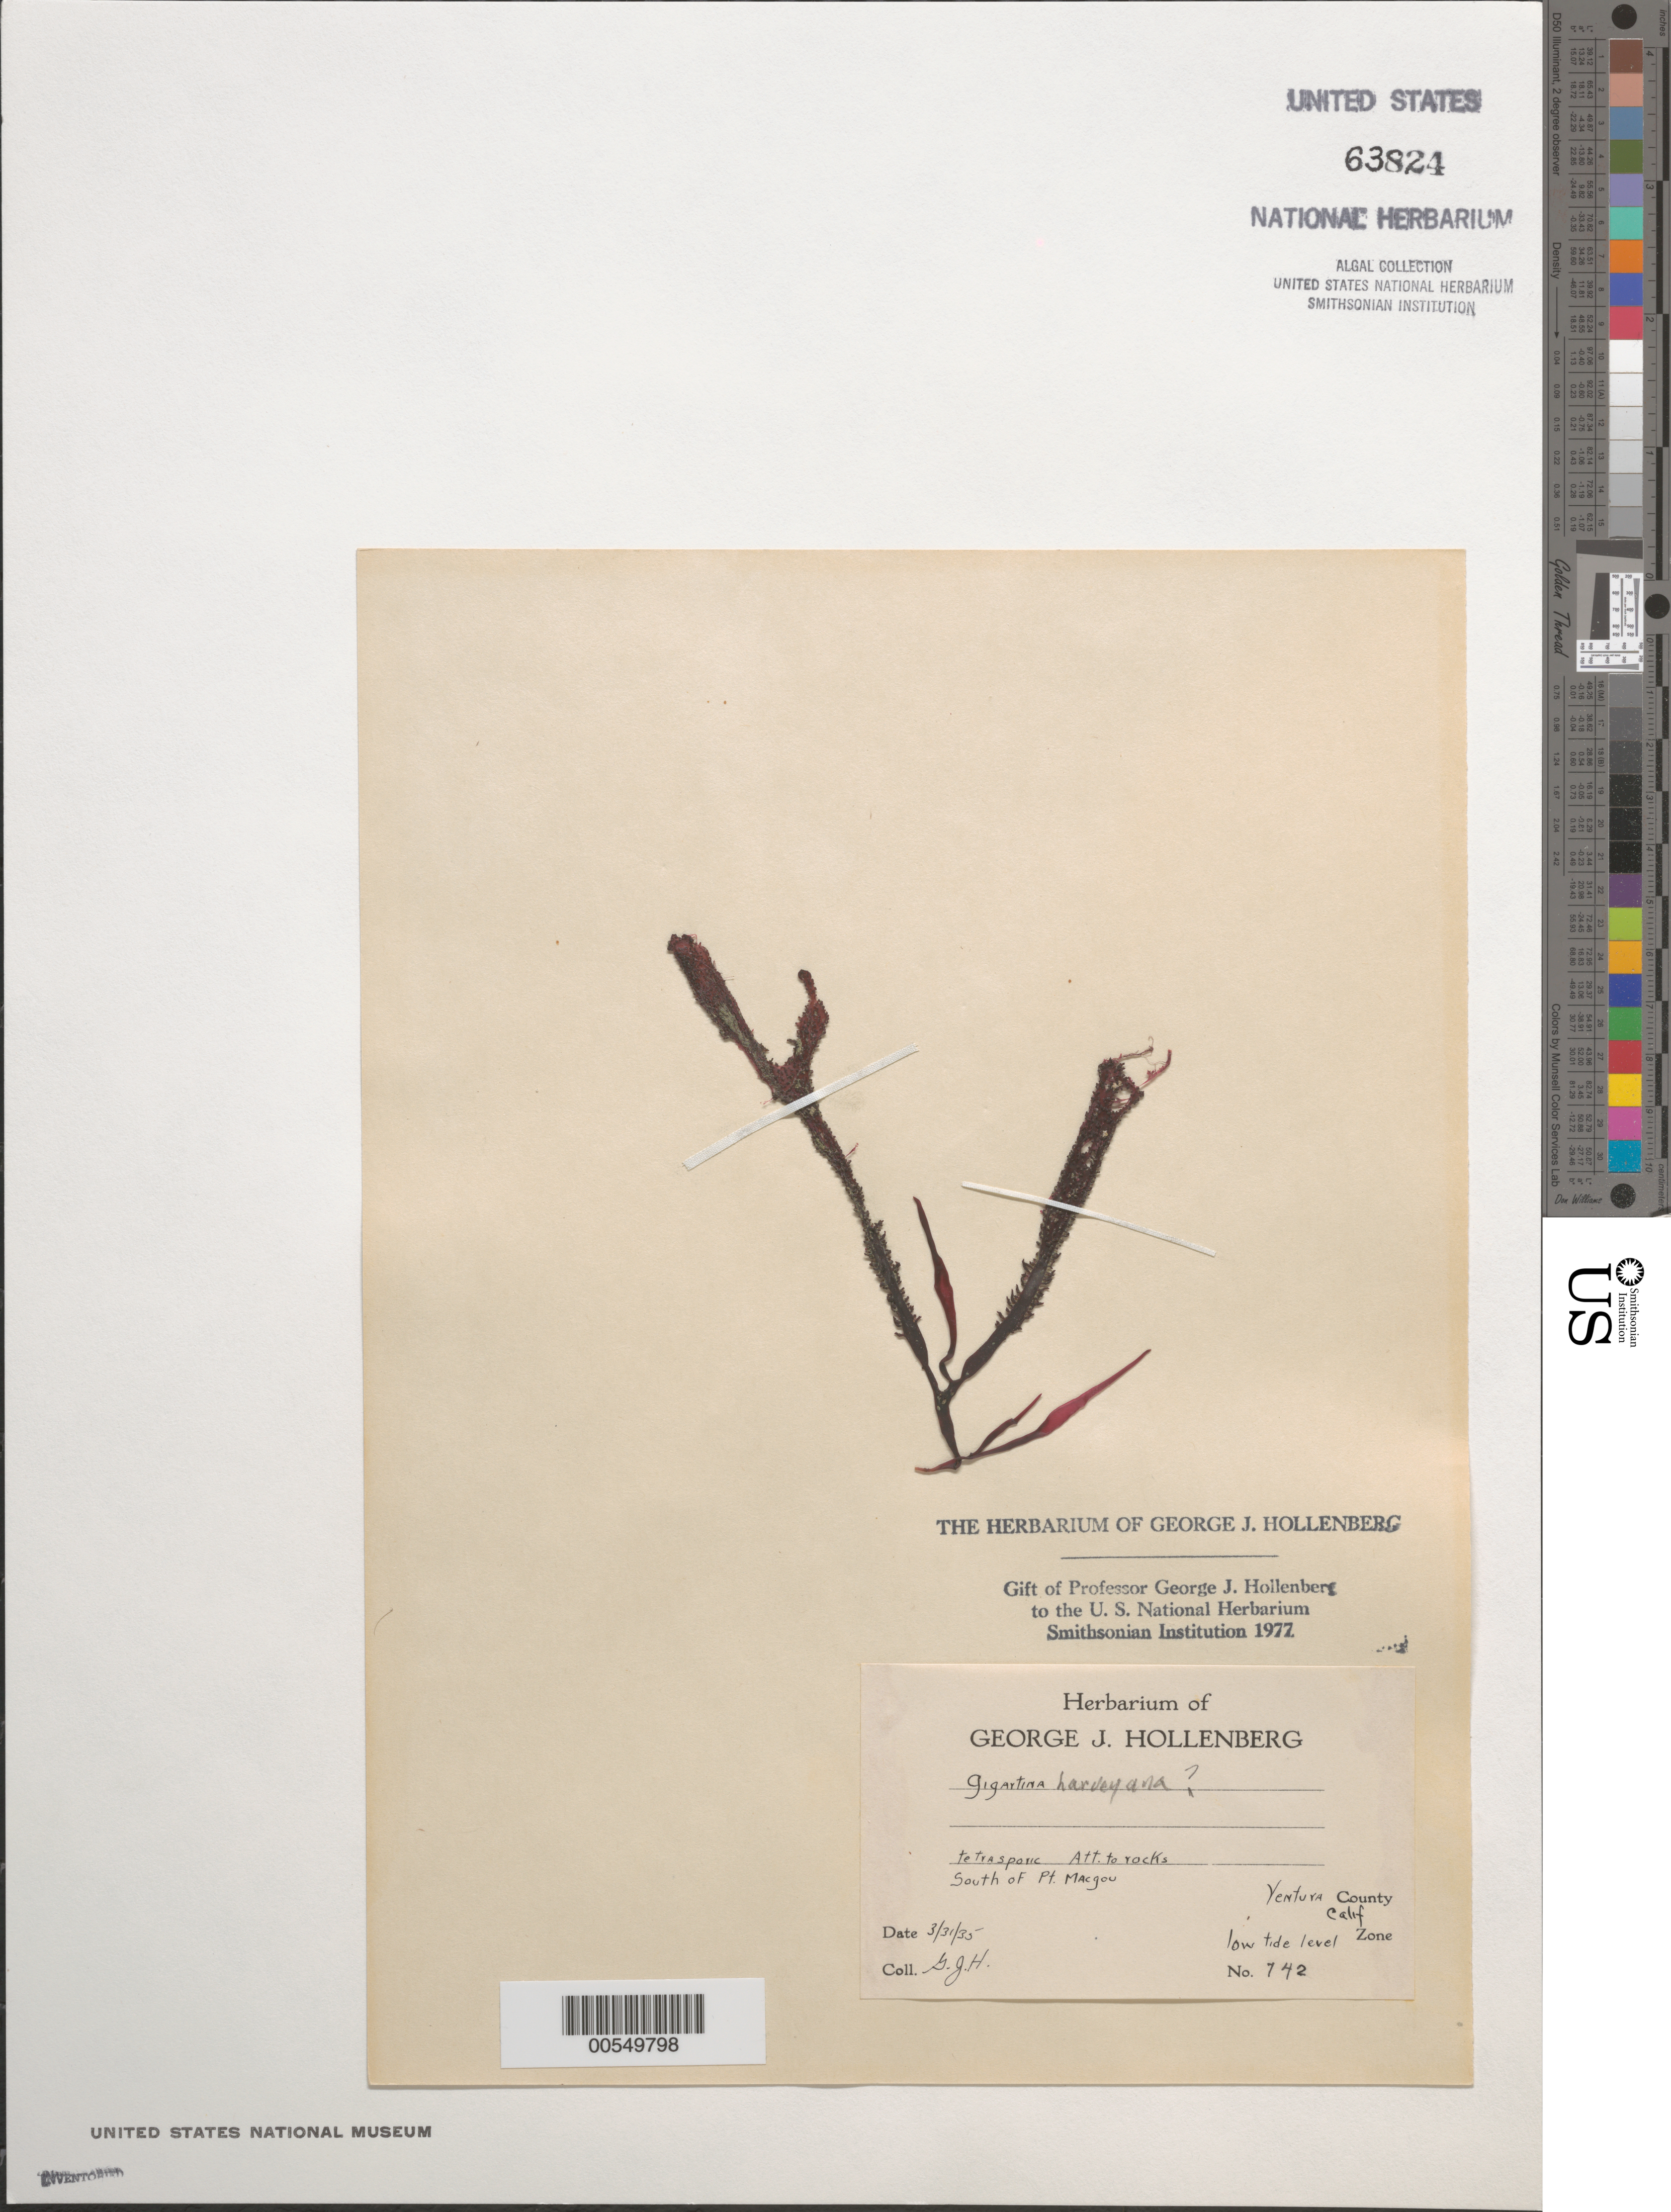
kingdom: Plantae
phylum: Rhodophyta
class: Florideophyceae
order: Gigartinales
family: Gigartinaceae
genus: Chondracanthus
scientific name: Chondracanthus harveyanus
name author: (Kütz.) Guiry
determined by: Algae name updating Project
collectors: G. Hollenberg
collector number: GJH 742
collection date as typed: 31 Mar 1935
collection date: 1935-03-31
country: United States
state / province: California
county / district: Ventura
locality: South of Point Mugu (Pt. Macgou)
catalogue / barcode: US 63824